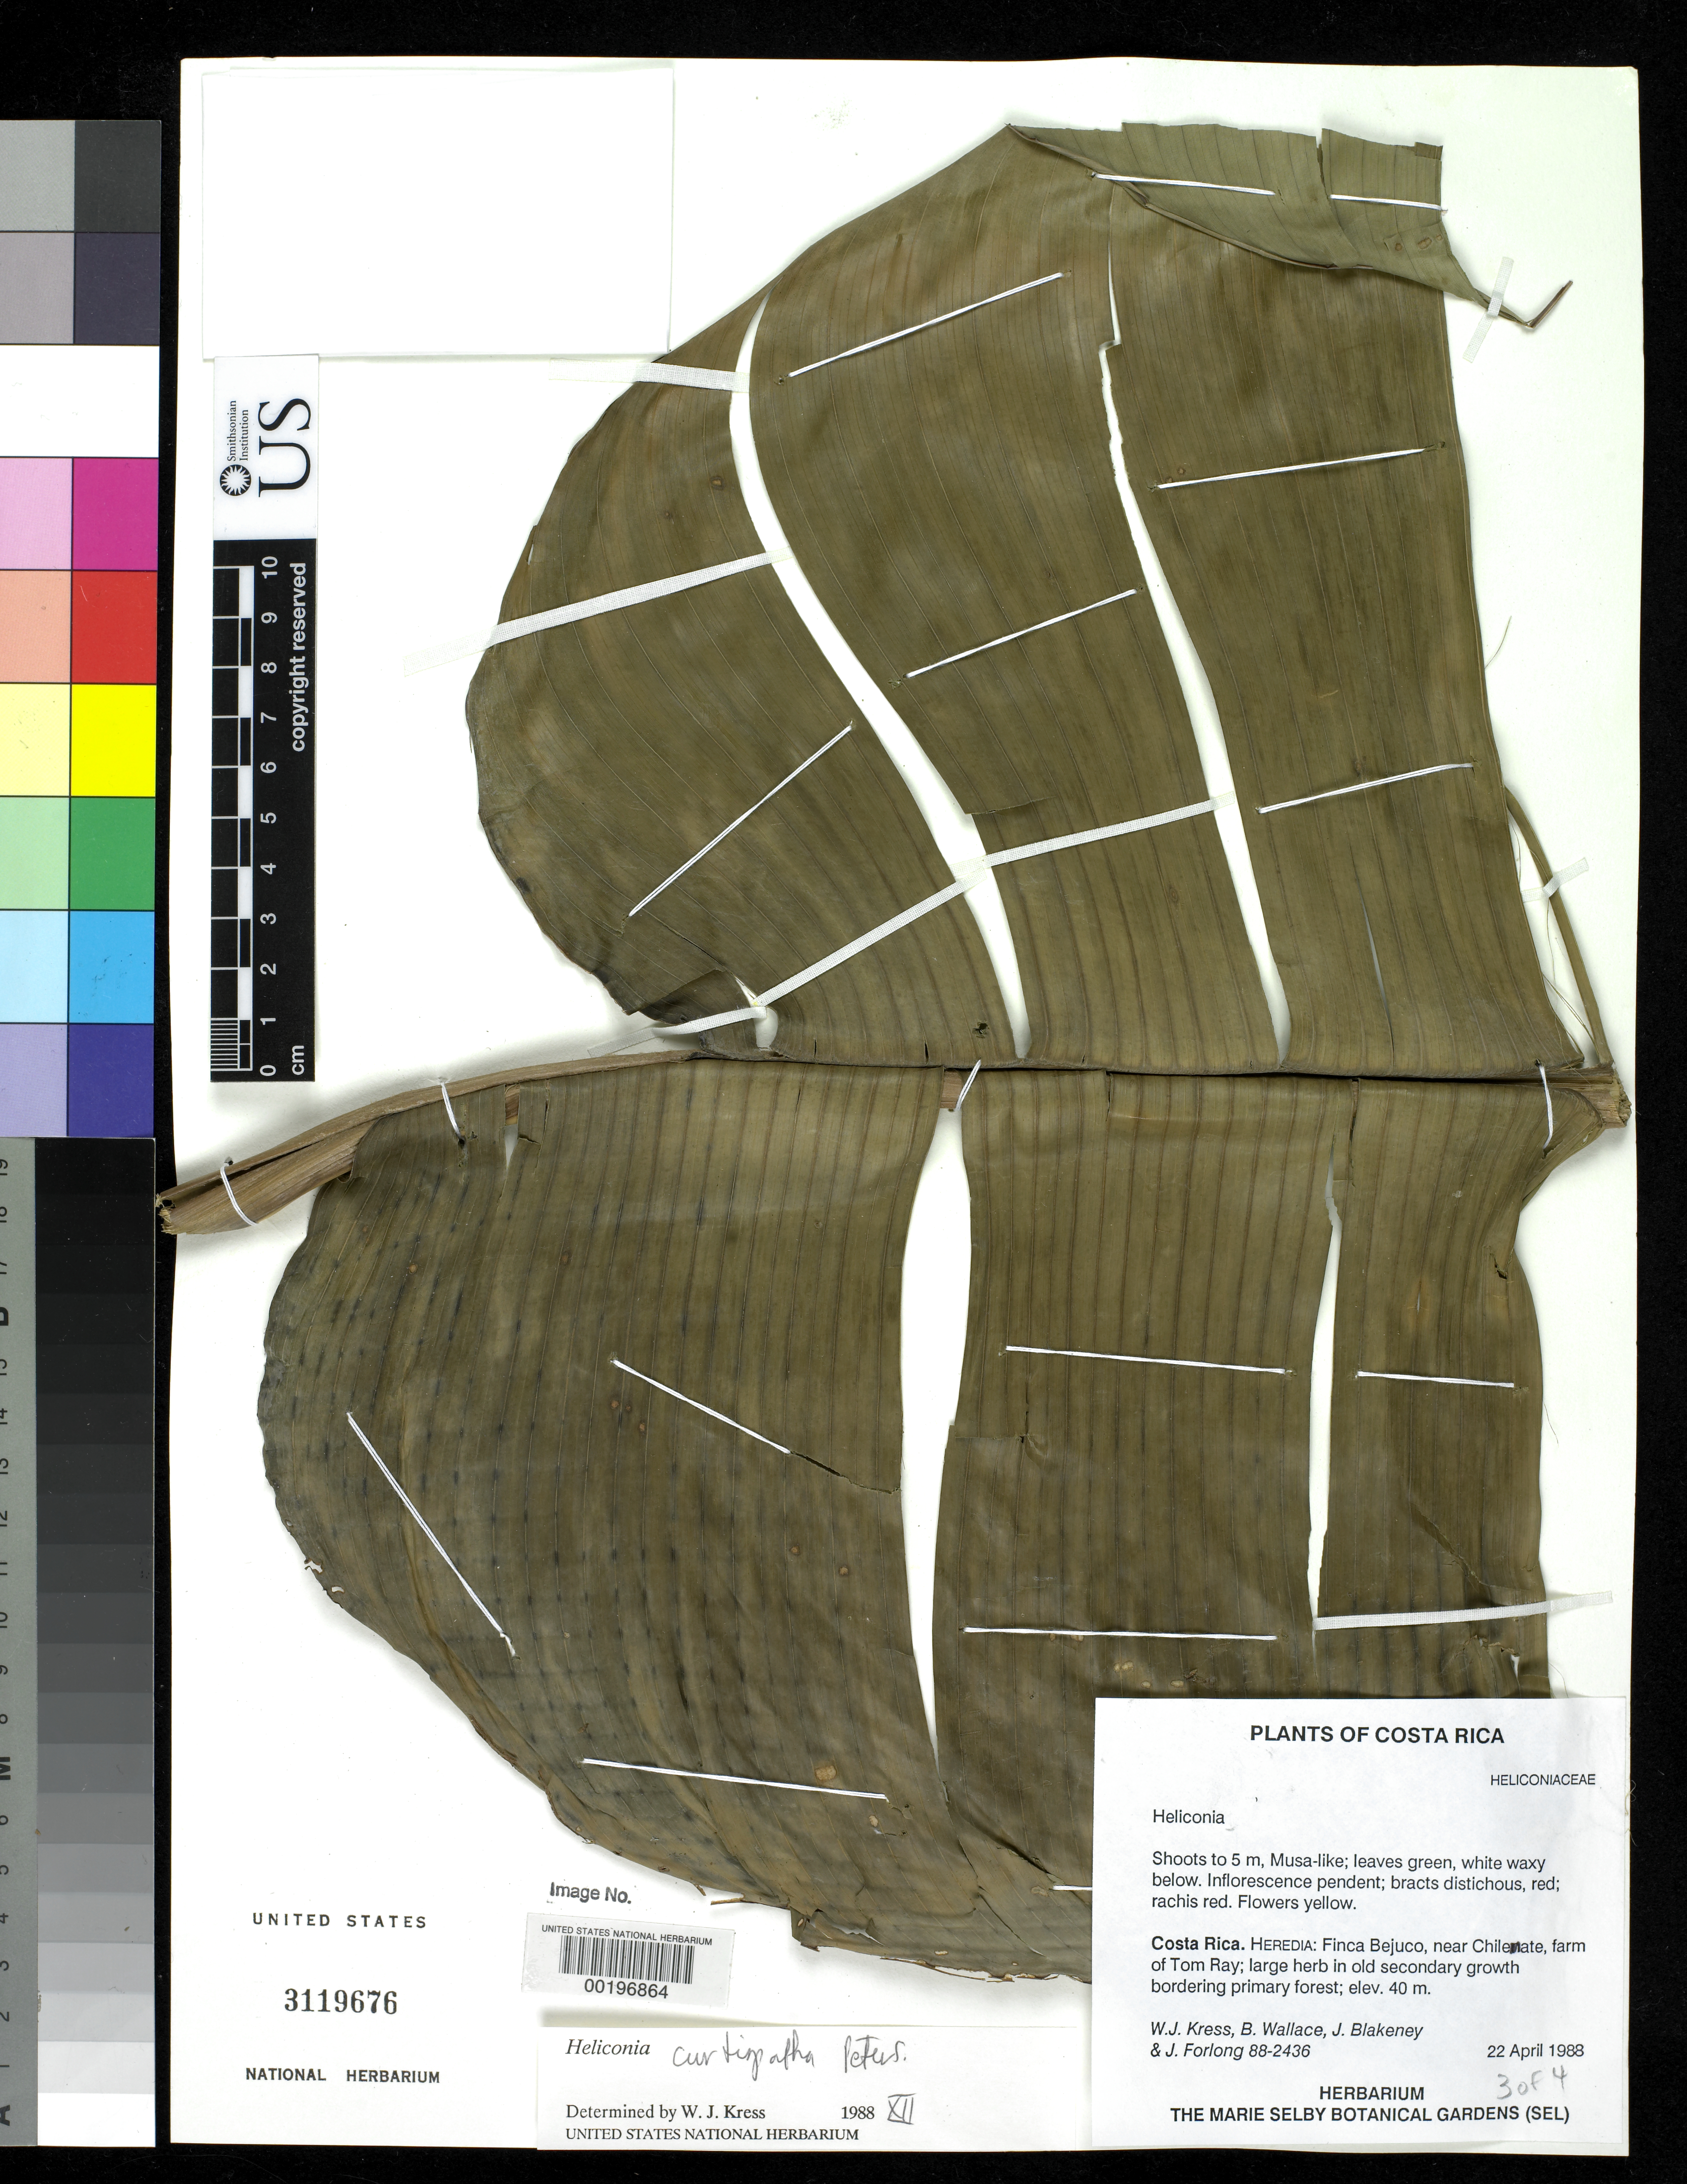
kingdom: Plantae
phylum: Tracheophyta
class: Liliopsida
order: Zingiberales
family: Heliconiaceae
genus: Heliconia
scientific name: Heliconia curtispatha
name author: Petersen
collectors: W. J. Kress, B. Wallace, J. Blakeney & J. Forlong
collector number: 88-2436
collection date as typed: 22 Apr 1988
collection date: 1988-04-22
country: Costa Rica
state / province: Heredia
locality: Finca bejuco, near chilemate, farm of tom ray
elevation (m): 40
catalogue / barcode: US 3119676